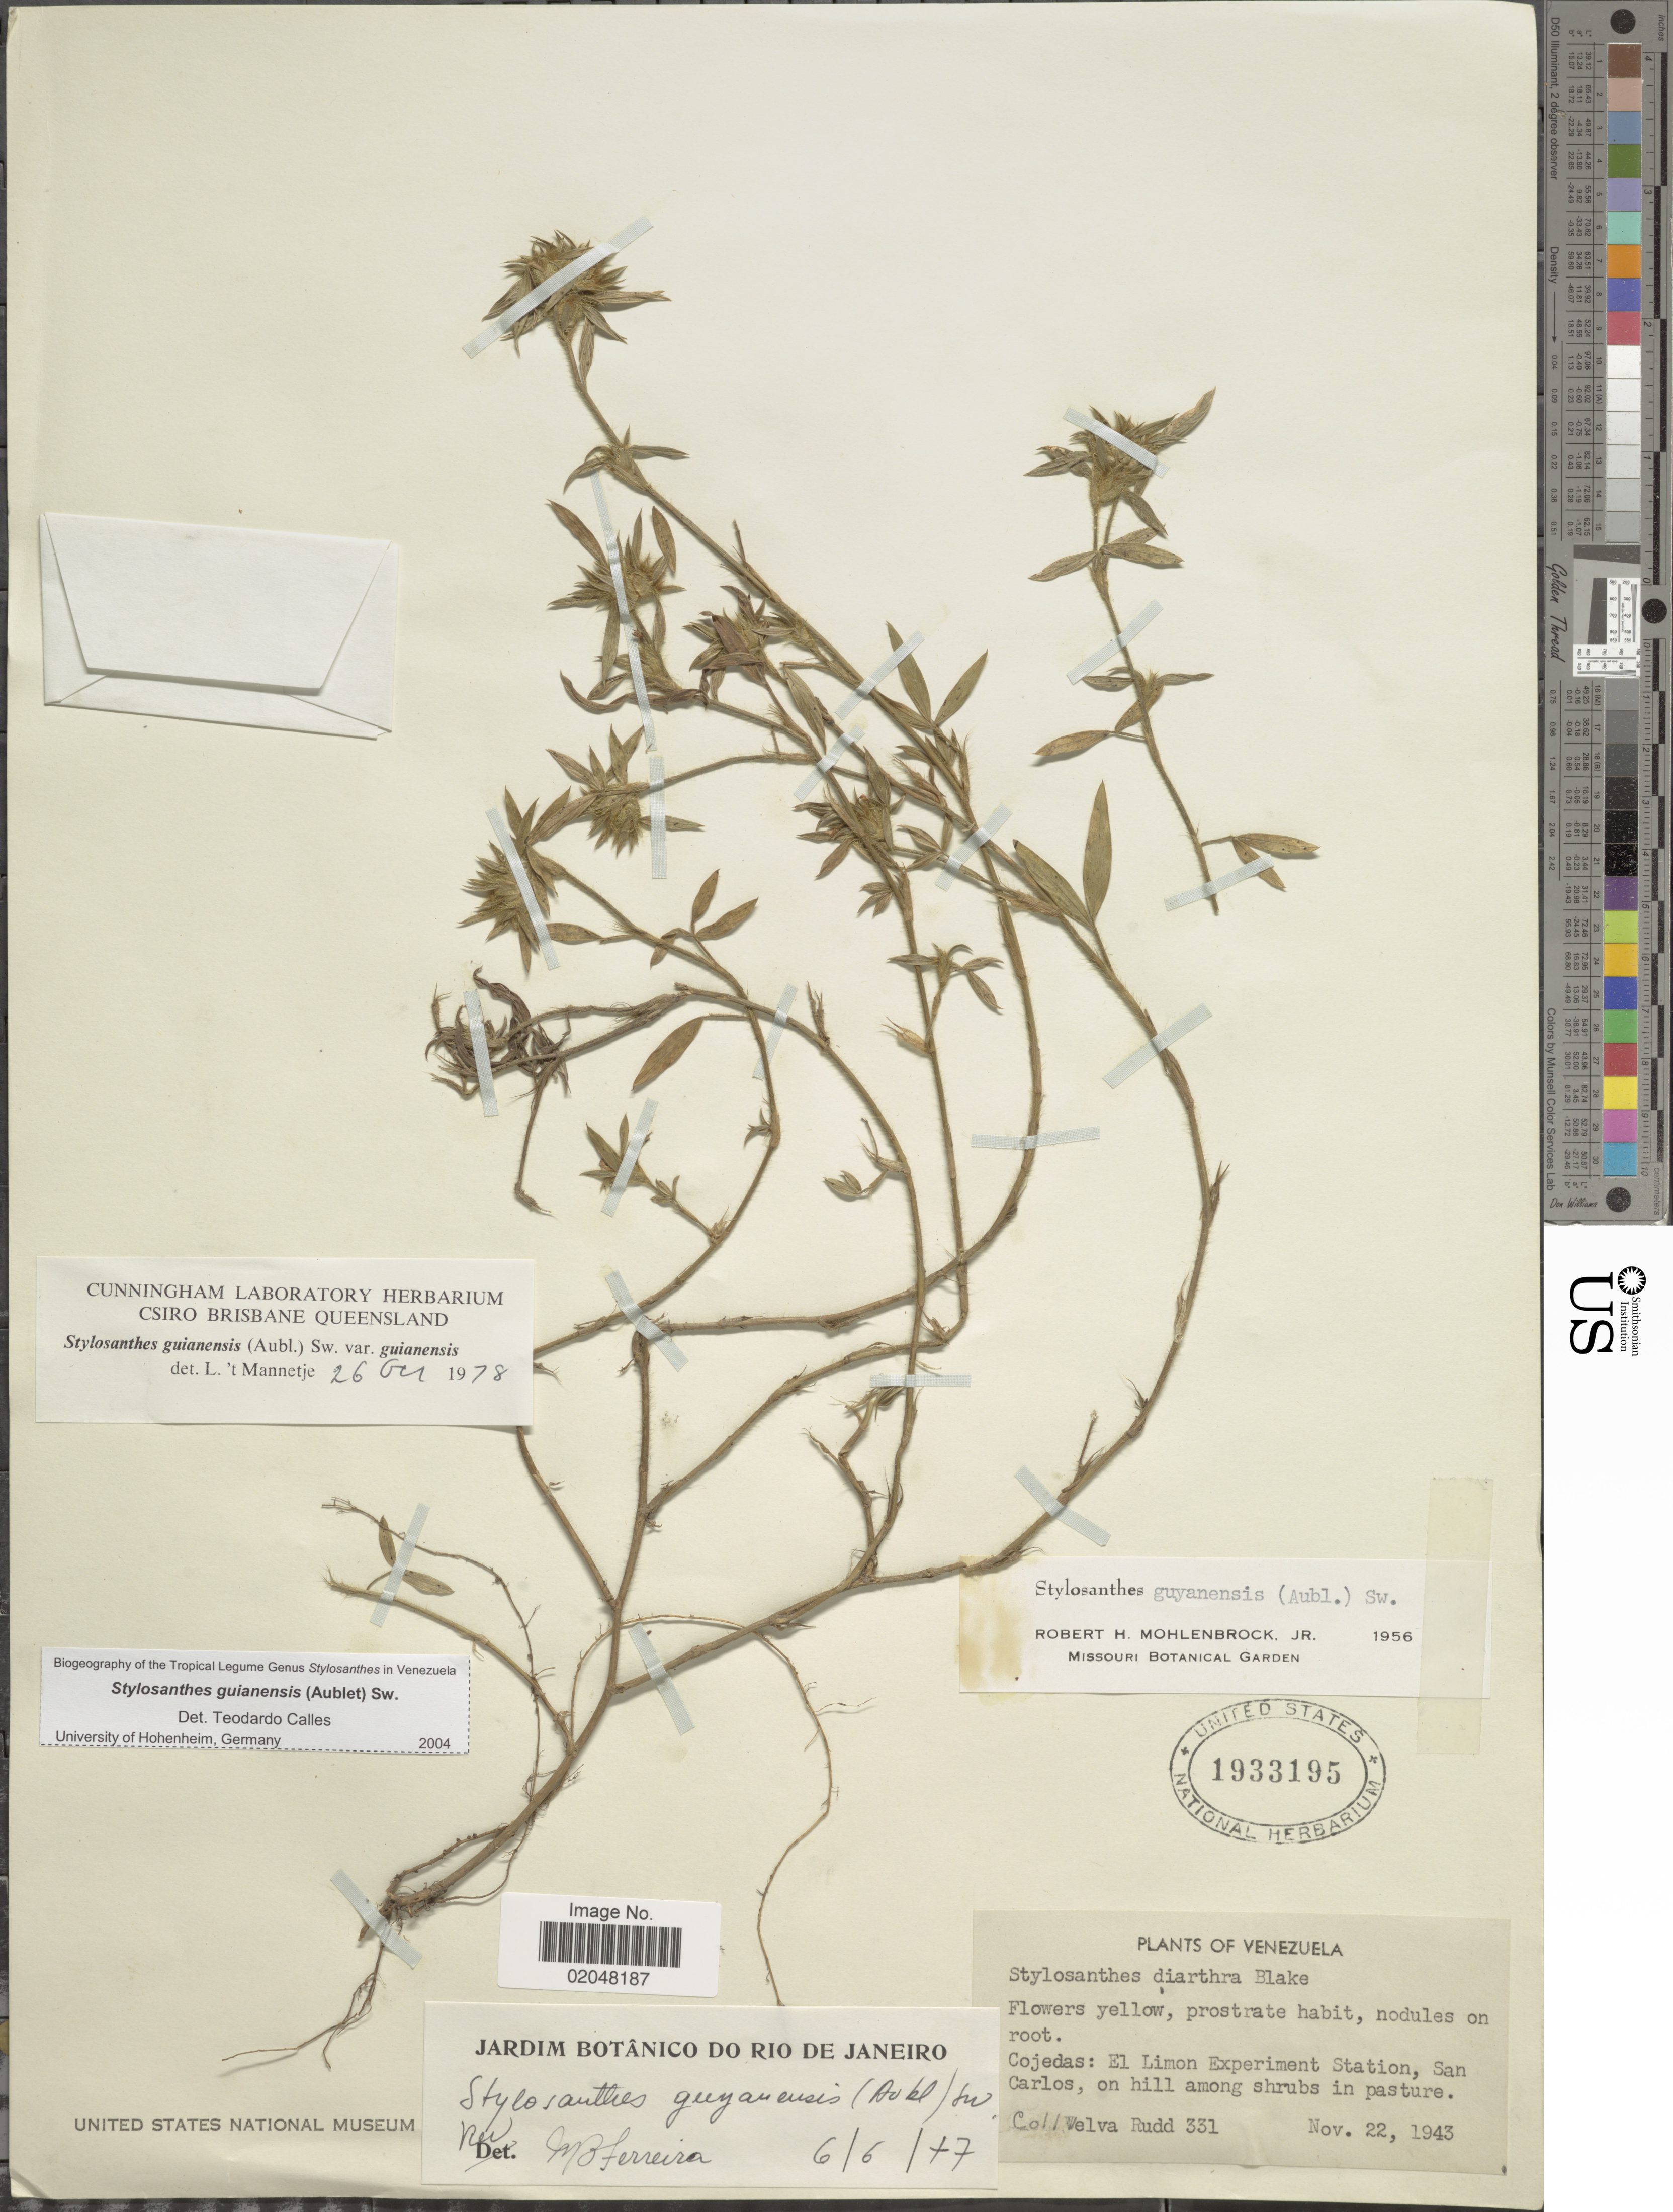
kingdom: Plantae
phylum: Tracheophyta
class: Magnoliopsida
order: Fabales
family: Fabaceae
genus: Stylosanthes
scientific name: Stylosanthes guianensis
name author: (Aubl.) Sw.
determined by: Calles, T.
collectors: V. E. Rudd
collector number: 331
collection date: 1943-11-22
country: Venezuela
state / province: Cojedes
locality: Cojedas [unsure placement]: El Limon Experiment Station, San Carlos, on hill among shrubs in pasture.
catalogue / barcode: US 1933195